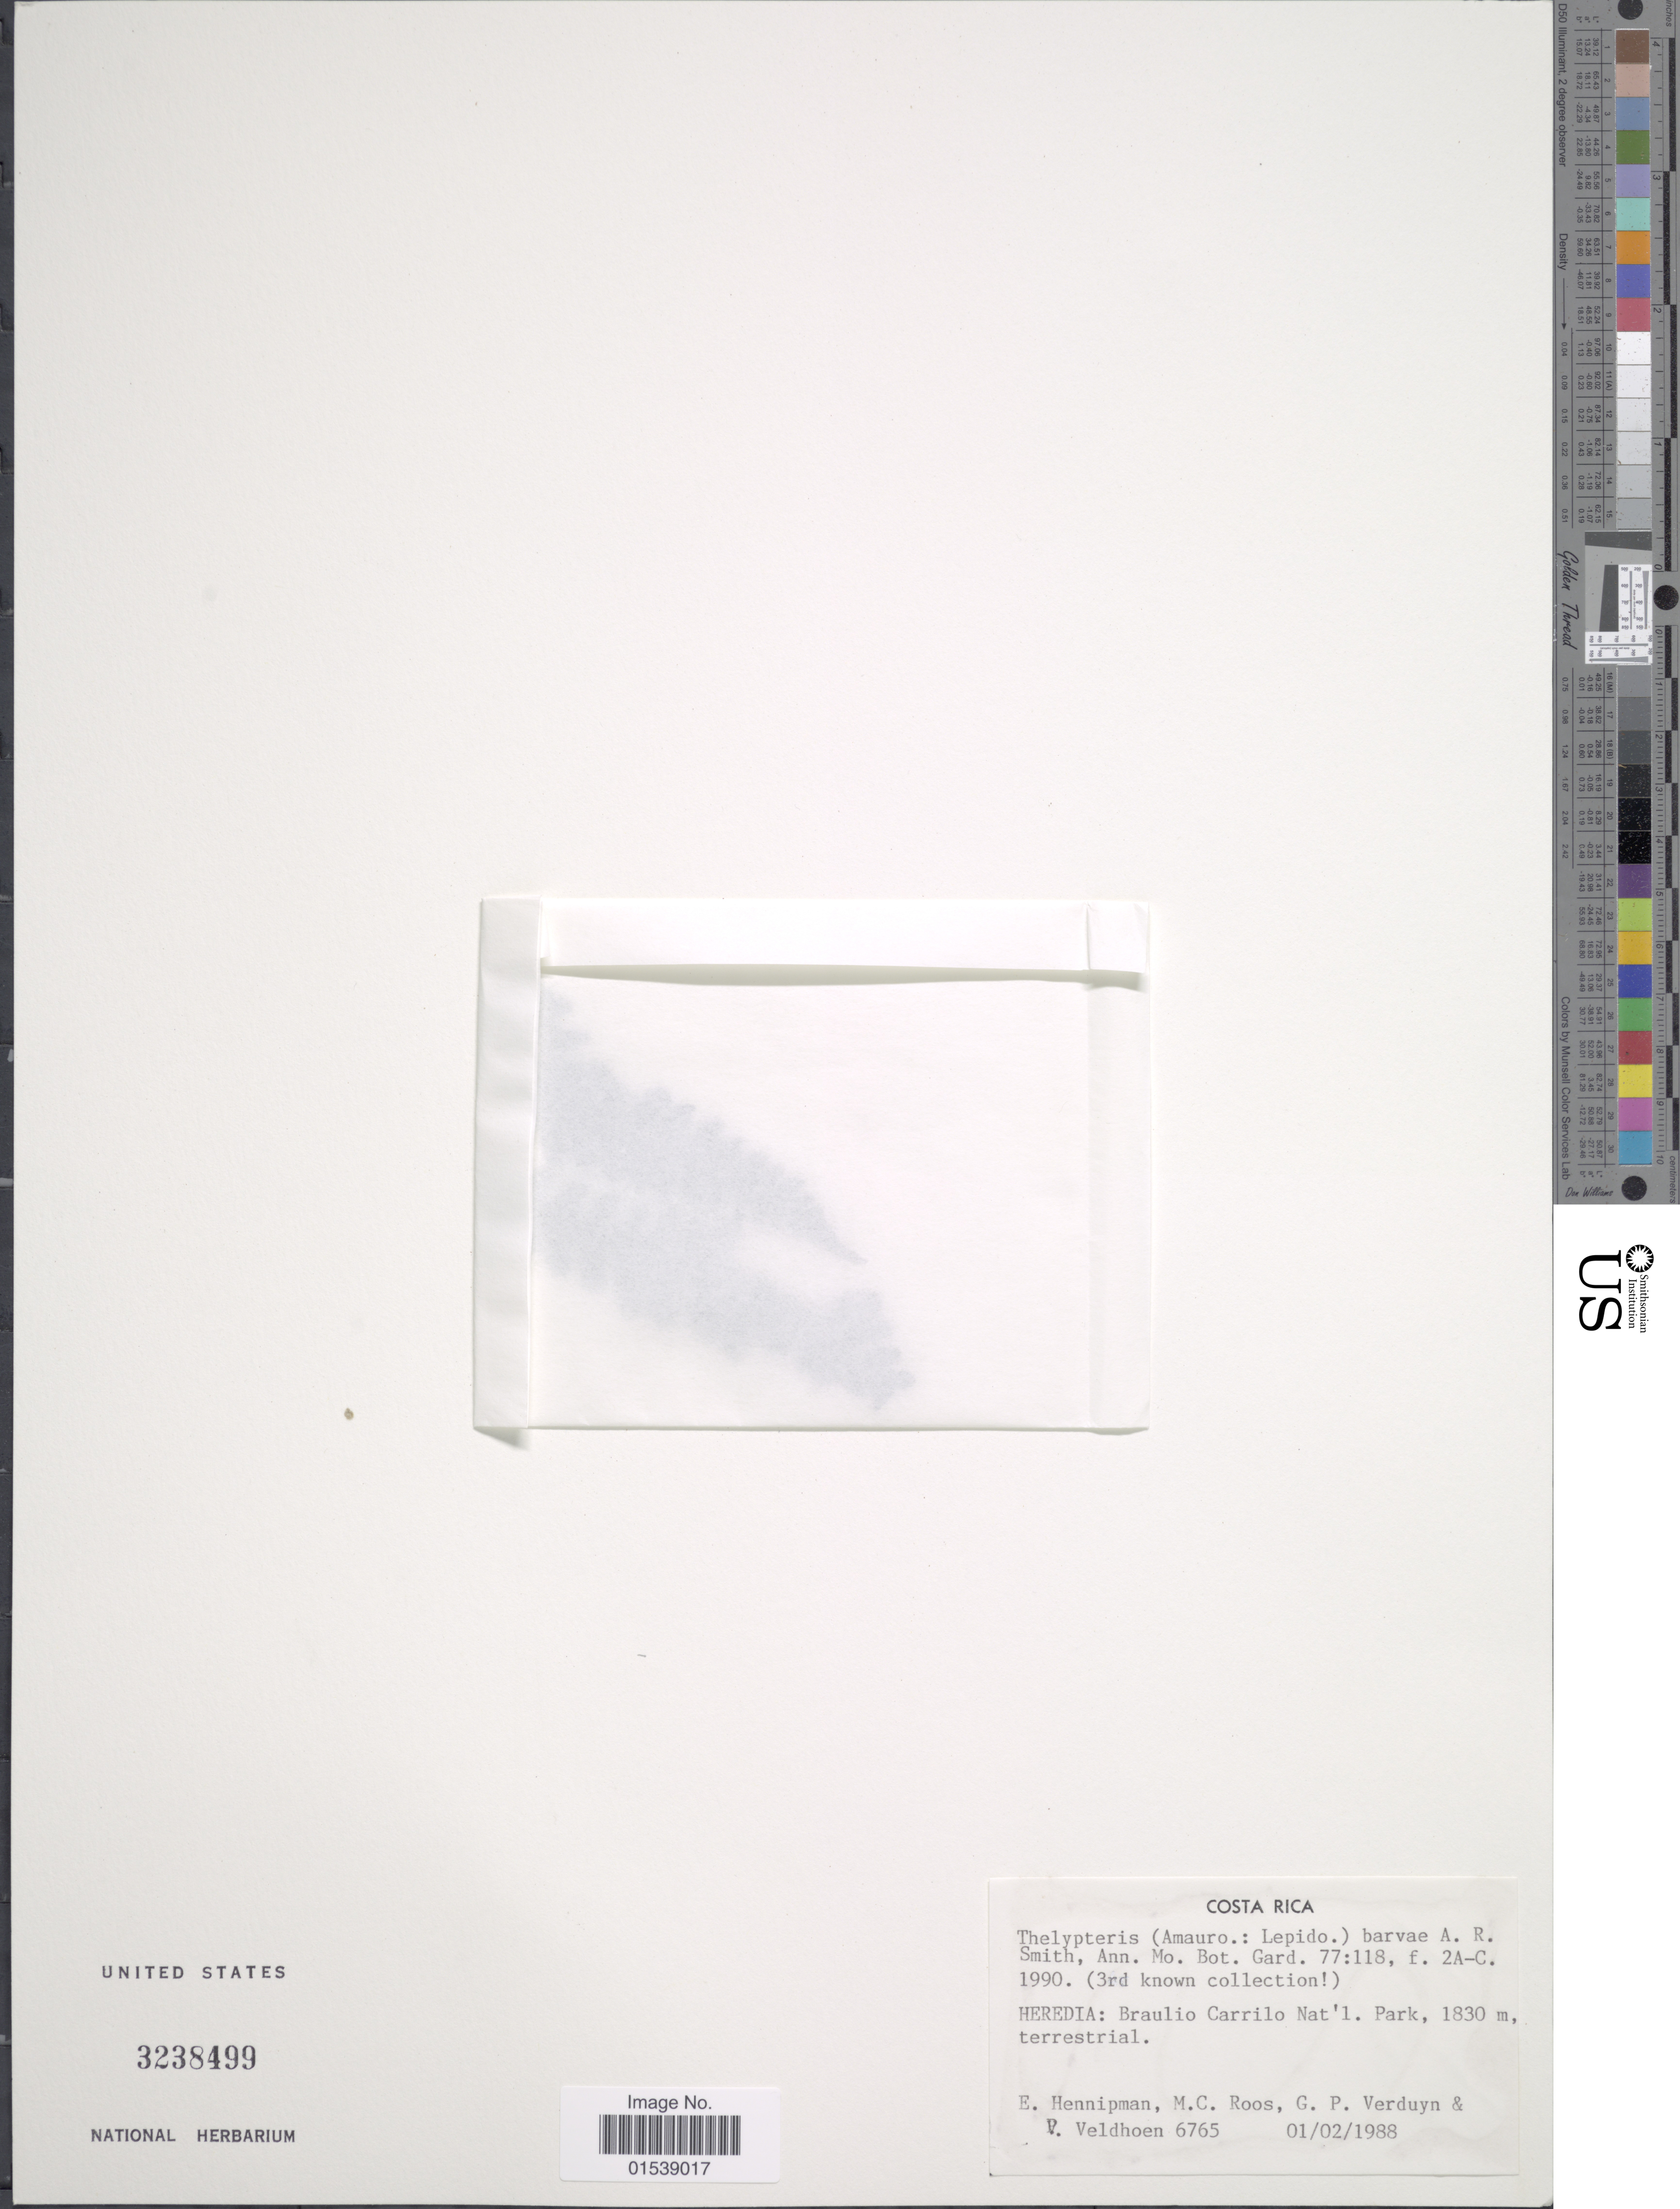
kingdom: Plantae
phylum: Tracheophyta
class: Polypodiopsida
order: Polypodiales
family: Thelypteridaceae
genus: Amauropelta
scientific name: Amauropelta sp.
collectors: E. Hennipman, M. C. Roos, G. Verduyn & P. Veldhoen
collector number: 6765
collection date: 1988-02-01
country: Costa Rica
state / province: Heredia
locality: Heredia: Braulio Carillo Nat'l. Park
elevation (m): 1830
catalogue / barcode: US 3238499